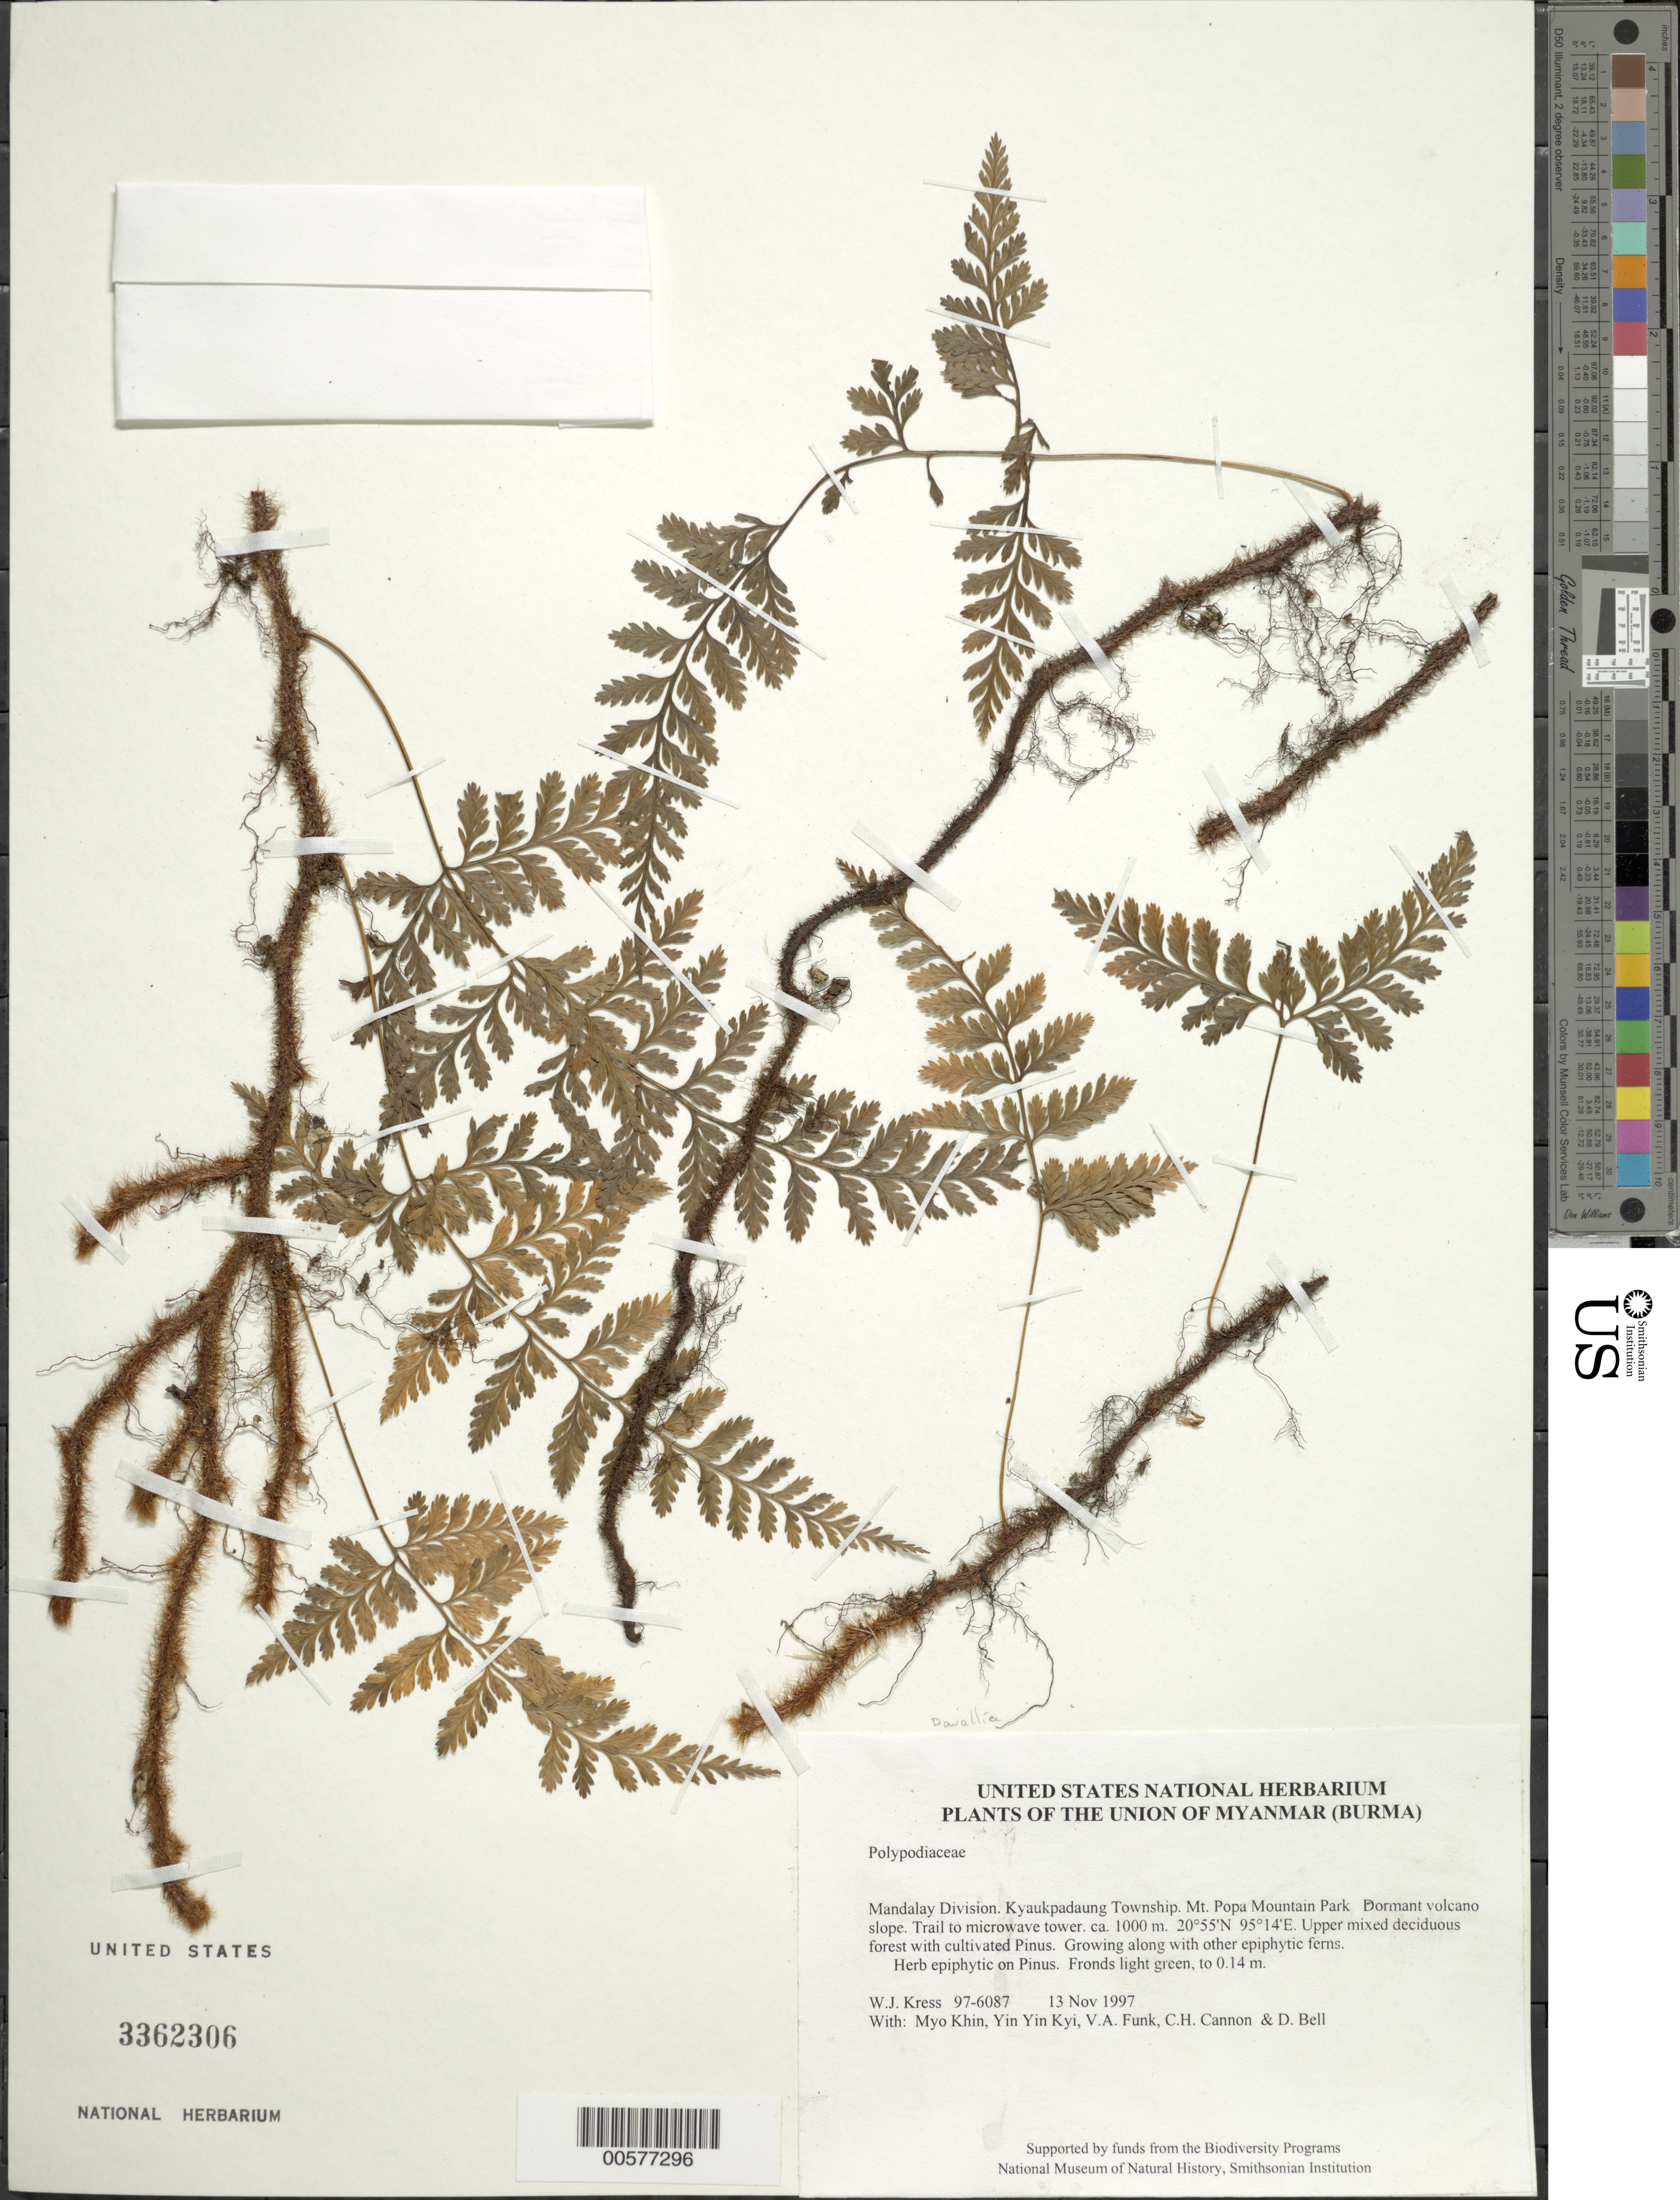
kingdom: Plantae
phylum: Tracheophyta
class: Polypodiopsida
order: Polypodiales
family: Davalliaceae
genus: Davallia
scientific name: Davallia sp.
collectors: W. J. Kress, Myo Khin, Yin Yin Kyi, V. Funk, C. H. Cannon & D. A. Bell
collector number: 97-6087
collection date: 1997-11-13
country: Myanmar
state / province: Mandalay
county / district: Kyaukpadaung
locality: Mt. Popa Mountain Park. Dormant volcano slope. Trail to microwave tower.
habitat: Upper mixed deciduous forest with cultivated Pinus. Growing along with other epiphytic ferns.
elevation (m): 1000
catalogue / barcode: US 3362306